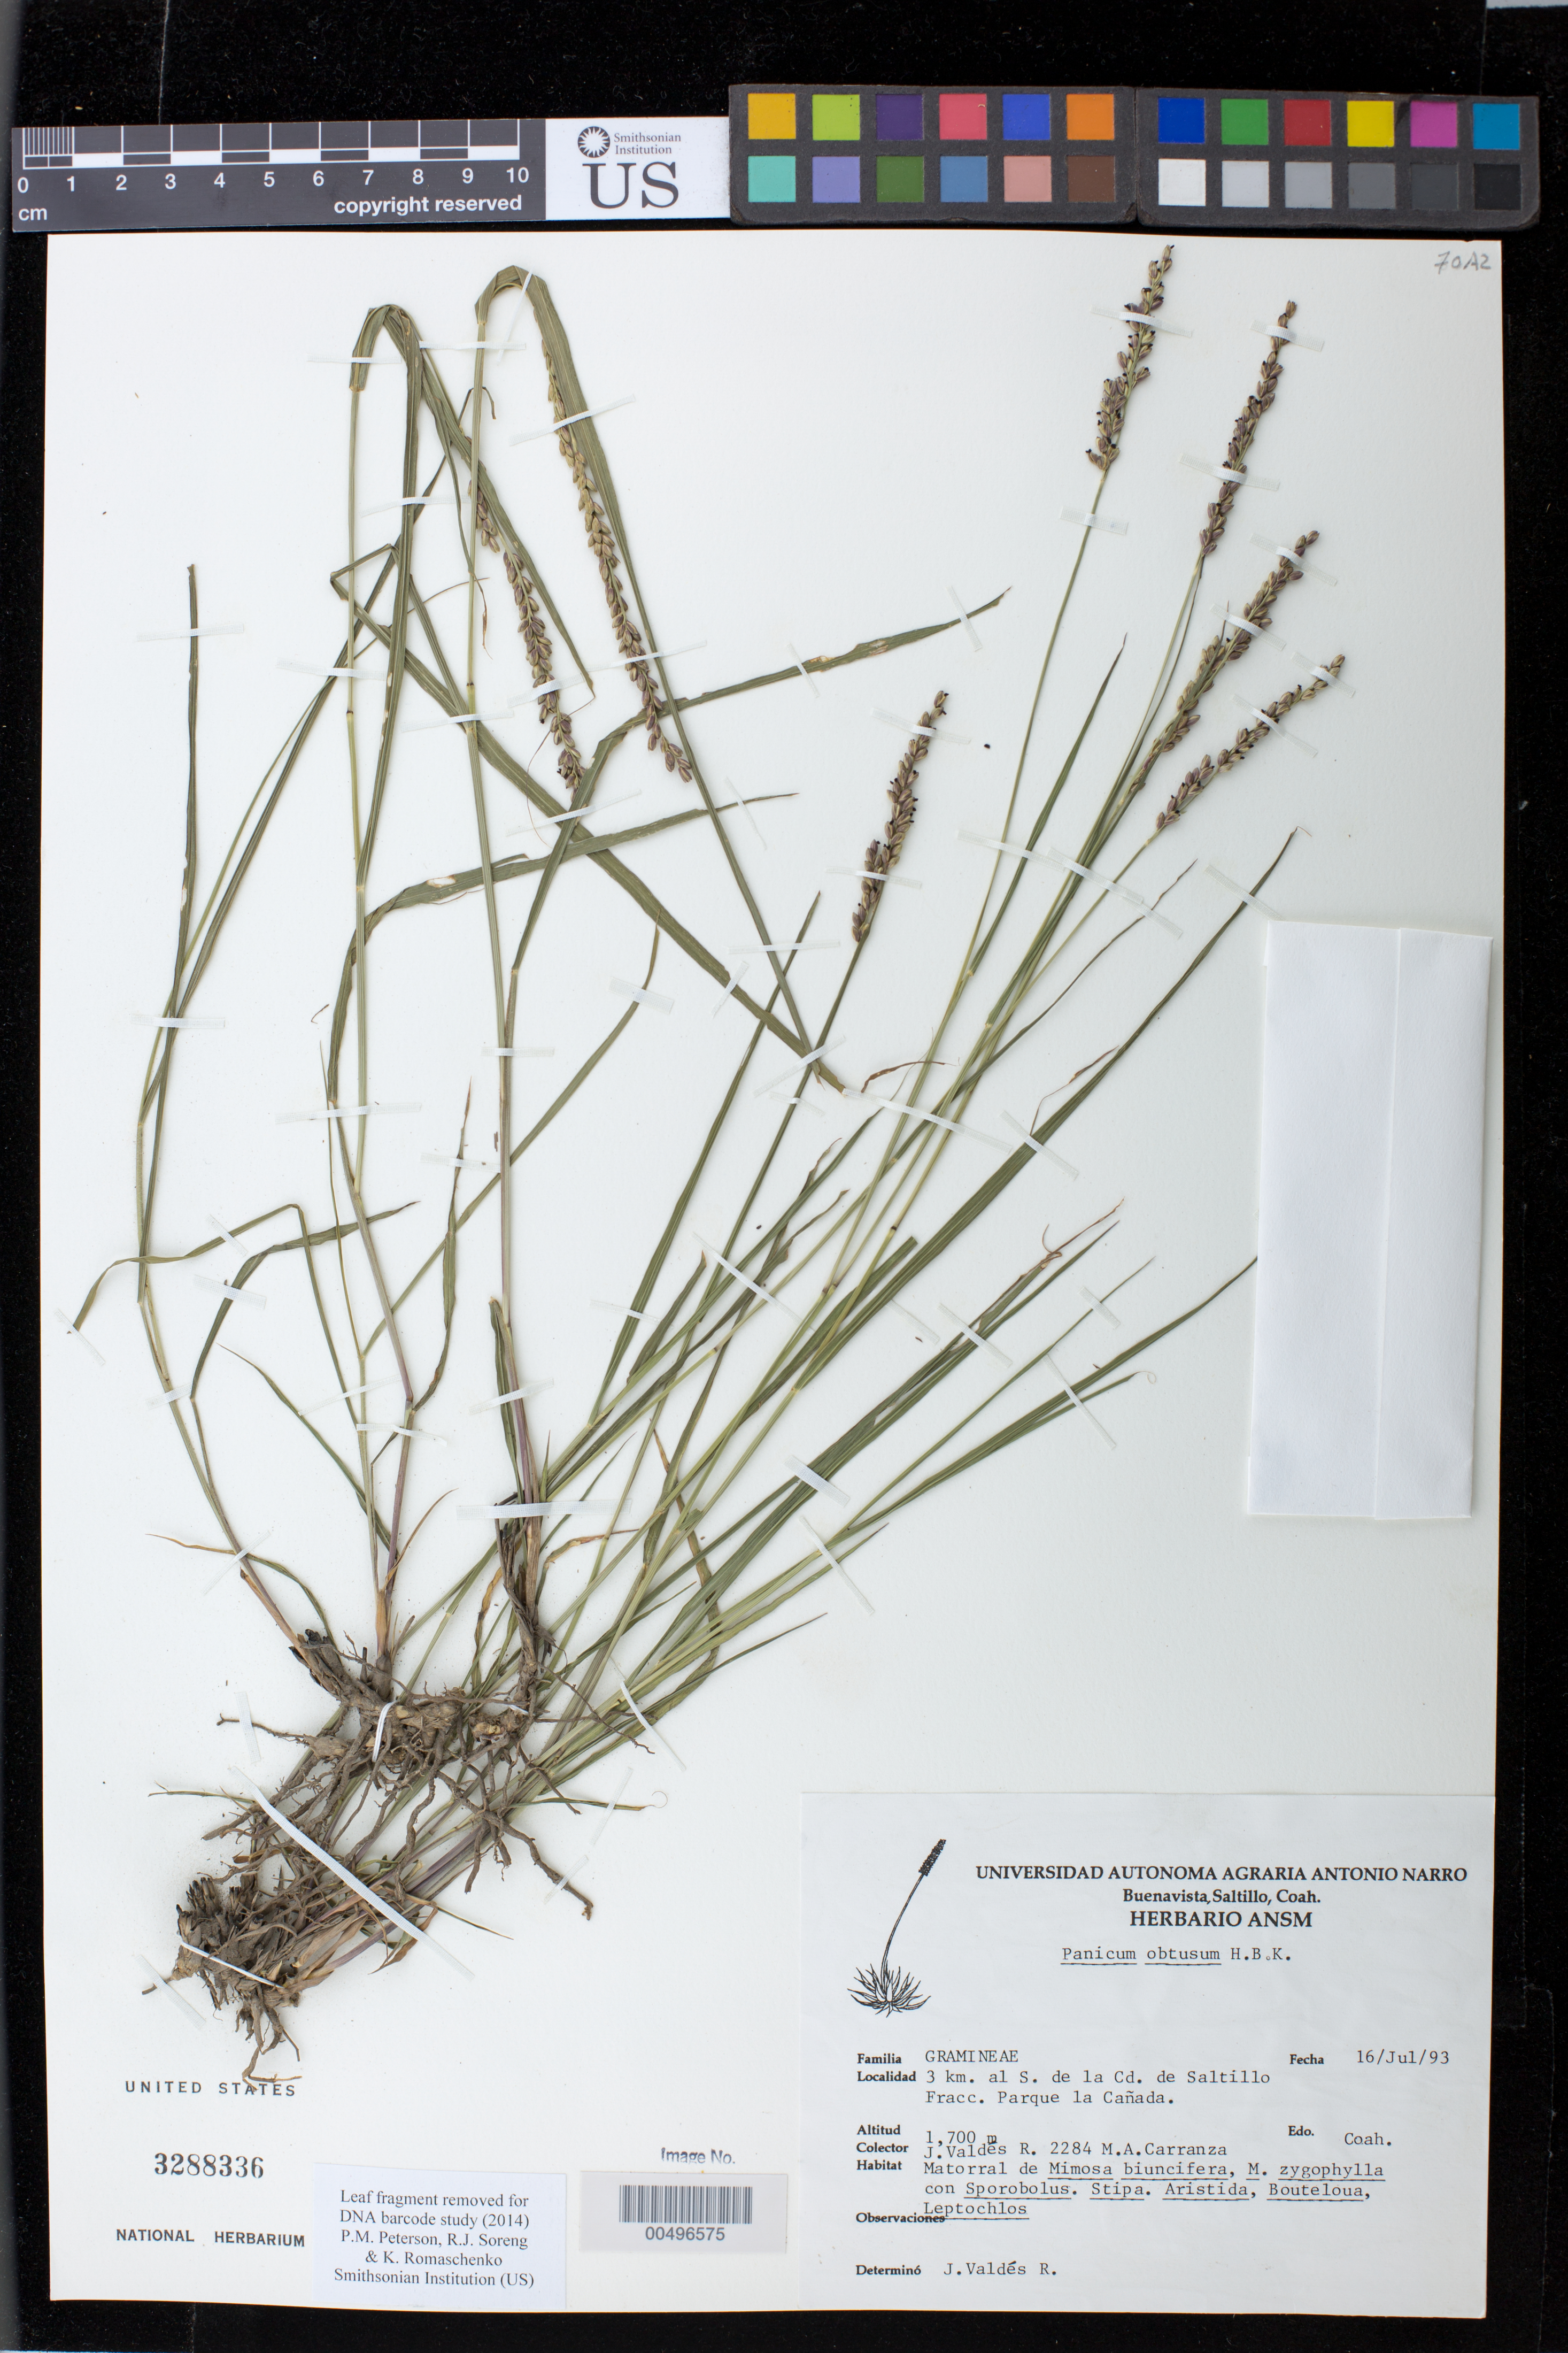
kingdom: Plantae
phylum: Tracheophyta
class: Liliopsida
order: Poales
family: Poaceae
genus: Panicum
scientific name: Panicum obtusum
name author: Kunth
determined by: Valdés-Reyna, Jesús, (ANSM), Universidad Autonoma Agraria Antonio Narro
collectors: J. Valdés-Reyna & M. Carranza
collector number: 2284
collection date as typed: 16 Jul 1993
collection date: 1993-07-16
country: Mexico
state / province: Coahuila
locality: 3 km S of city of Saltillo, Fracc. Parque la Cañada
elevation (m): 1700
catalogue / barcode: US 3288336